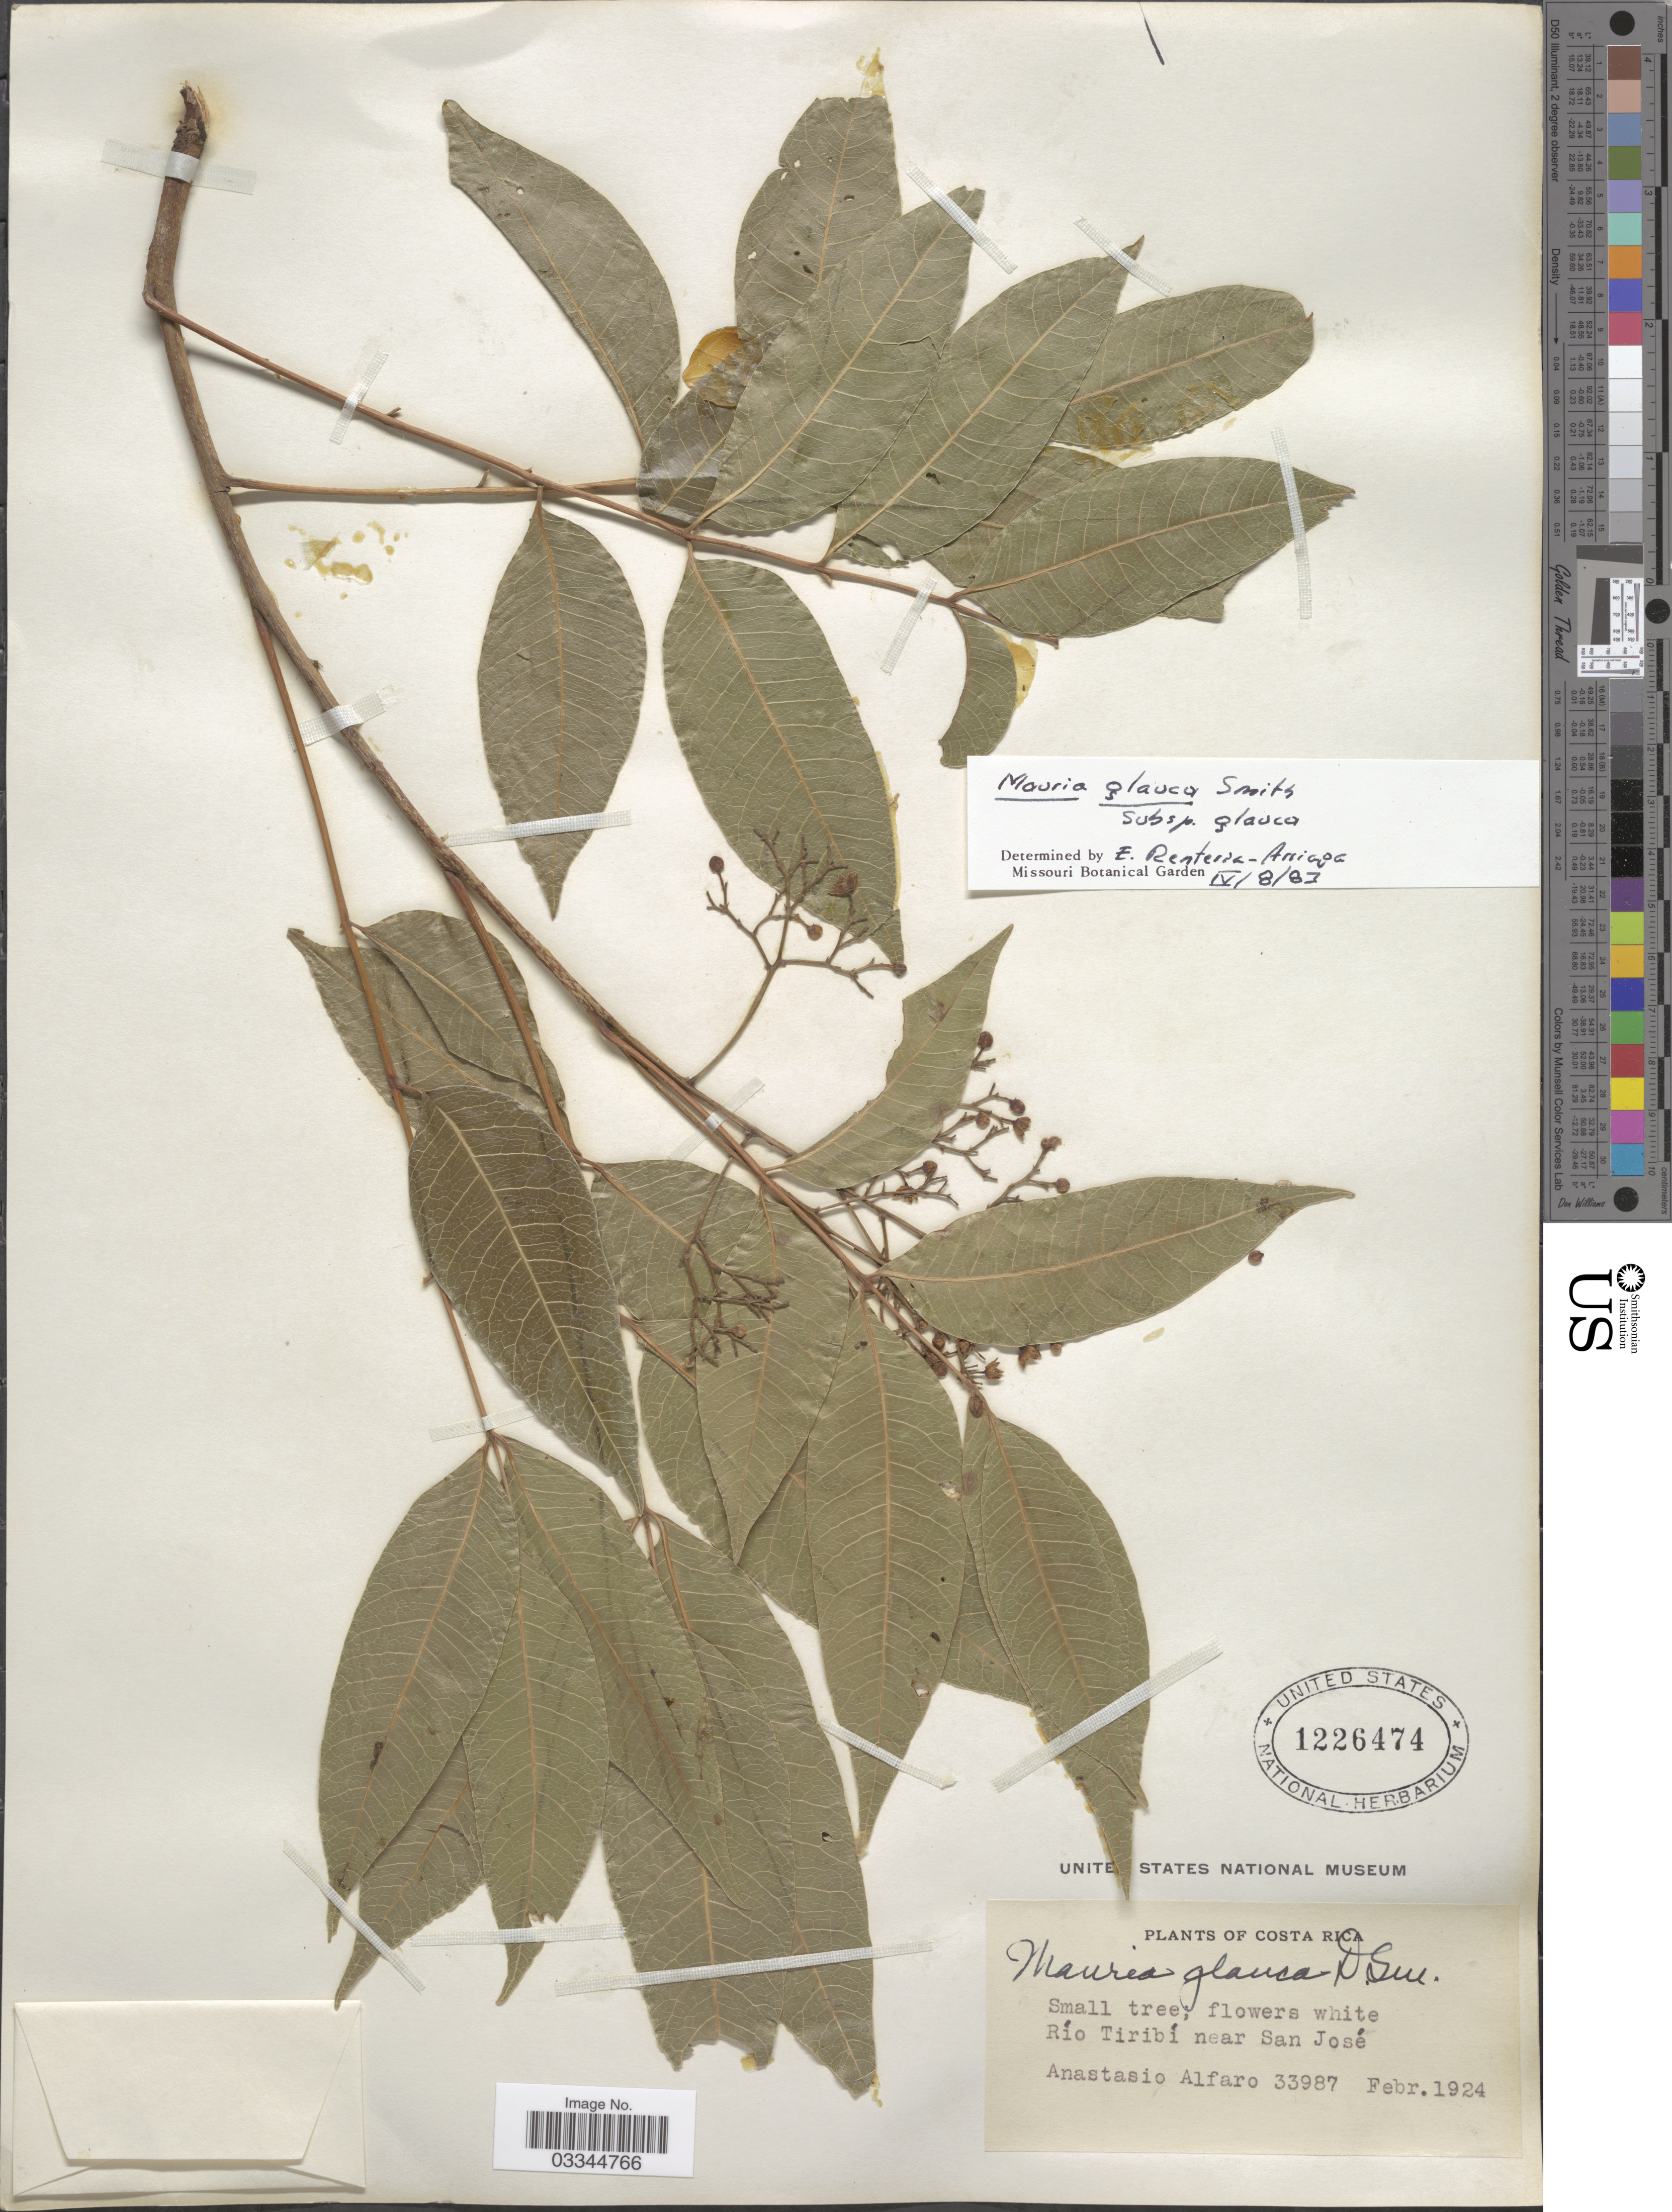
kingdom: Plantae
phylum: Tracheophyta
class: Magnoliopsida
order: Sapindales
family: Anacardiaceae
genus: Mauria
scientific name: Mauria glauca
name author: Donn. Sm.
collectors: A. Alfaro Gonzalez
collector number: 33987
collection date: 1924-02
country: Costa Rica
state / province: San José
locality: Río Tiribí near San José.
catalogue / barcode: US 1226474